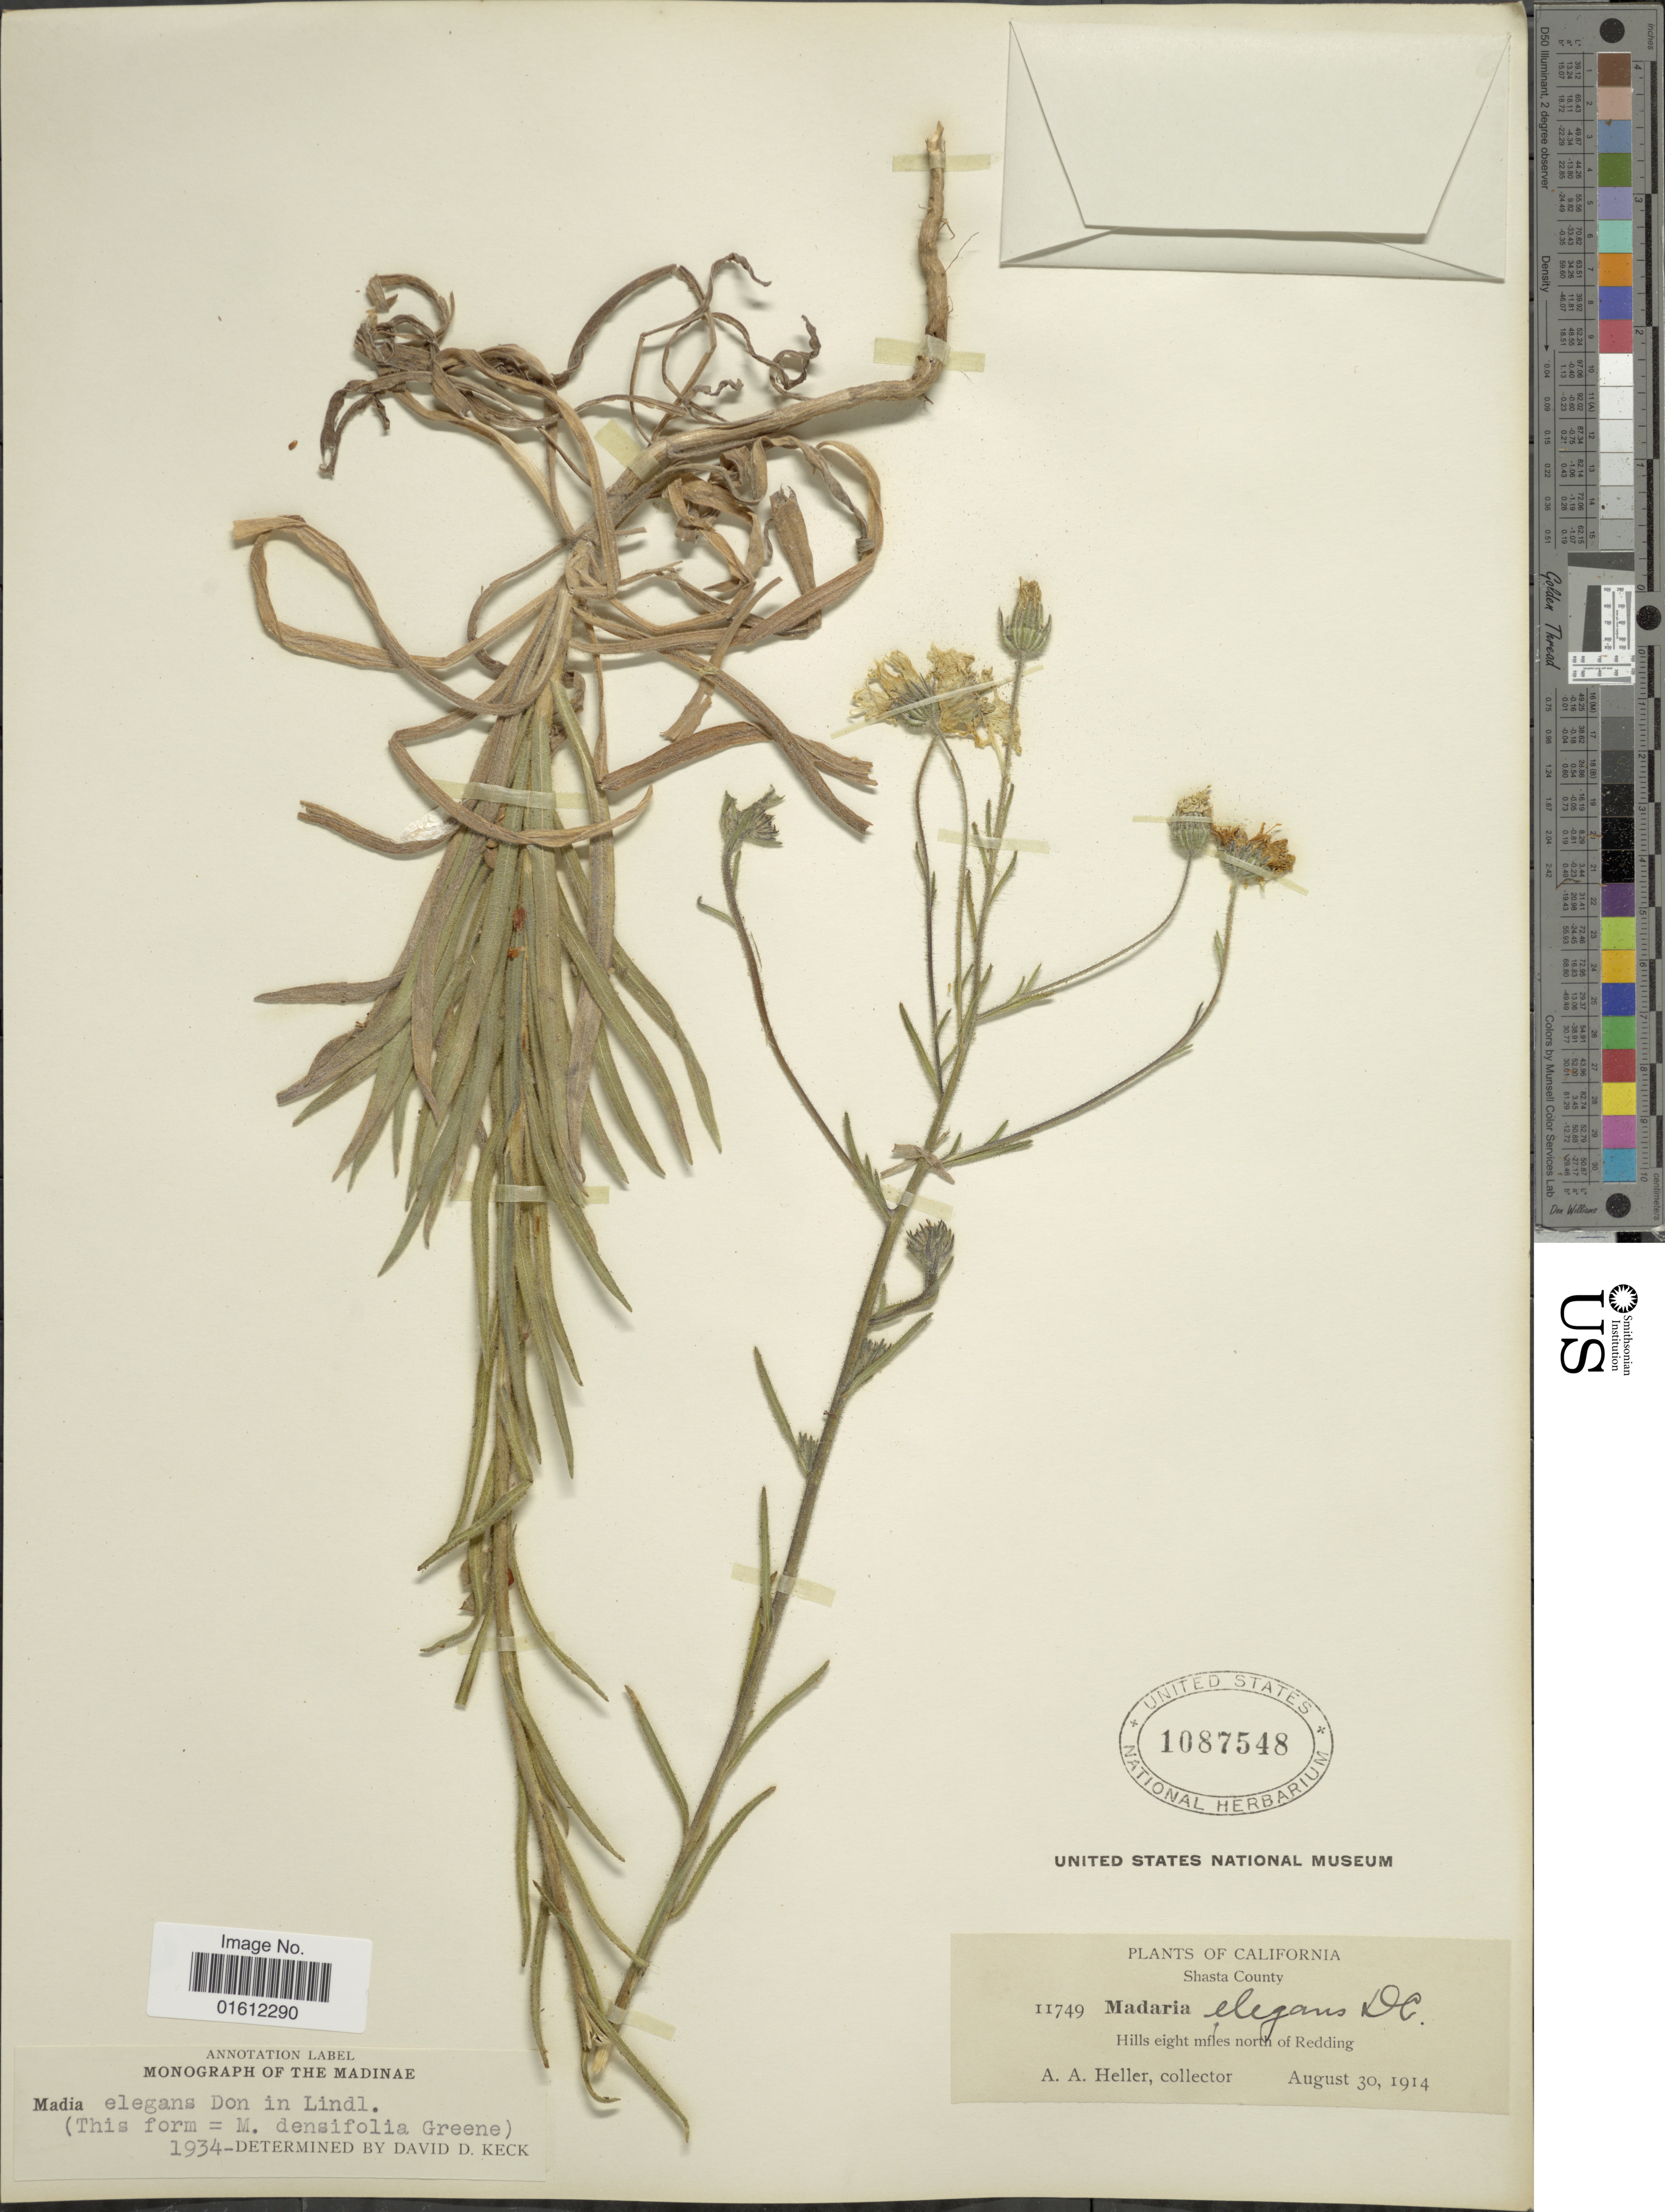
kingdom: Plantae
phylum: Tracheophyta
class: Magnoliopsida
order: Asterales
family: Asteraceae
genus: Madia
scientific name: Madia elegans subsp. densifolia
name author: (Greene) D.D. Keck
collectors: A. A. Heller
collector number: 11749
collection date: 1914-08-30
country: United States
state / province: California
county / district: Shasta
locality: Shasta County, Hills eight miles north of Redding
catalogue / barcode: US 1087548